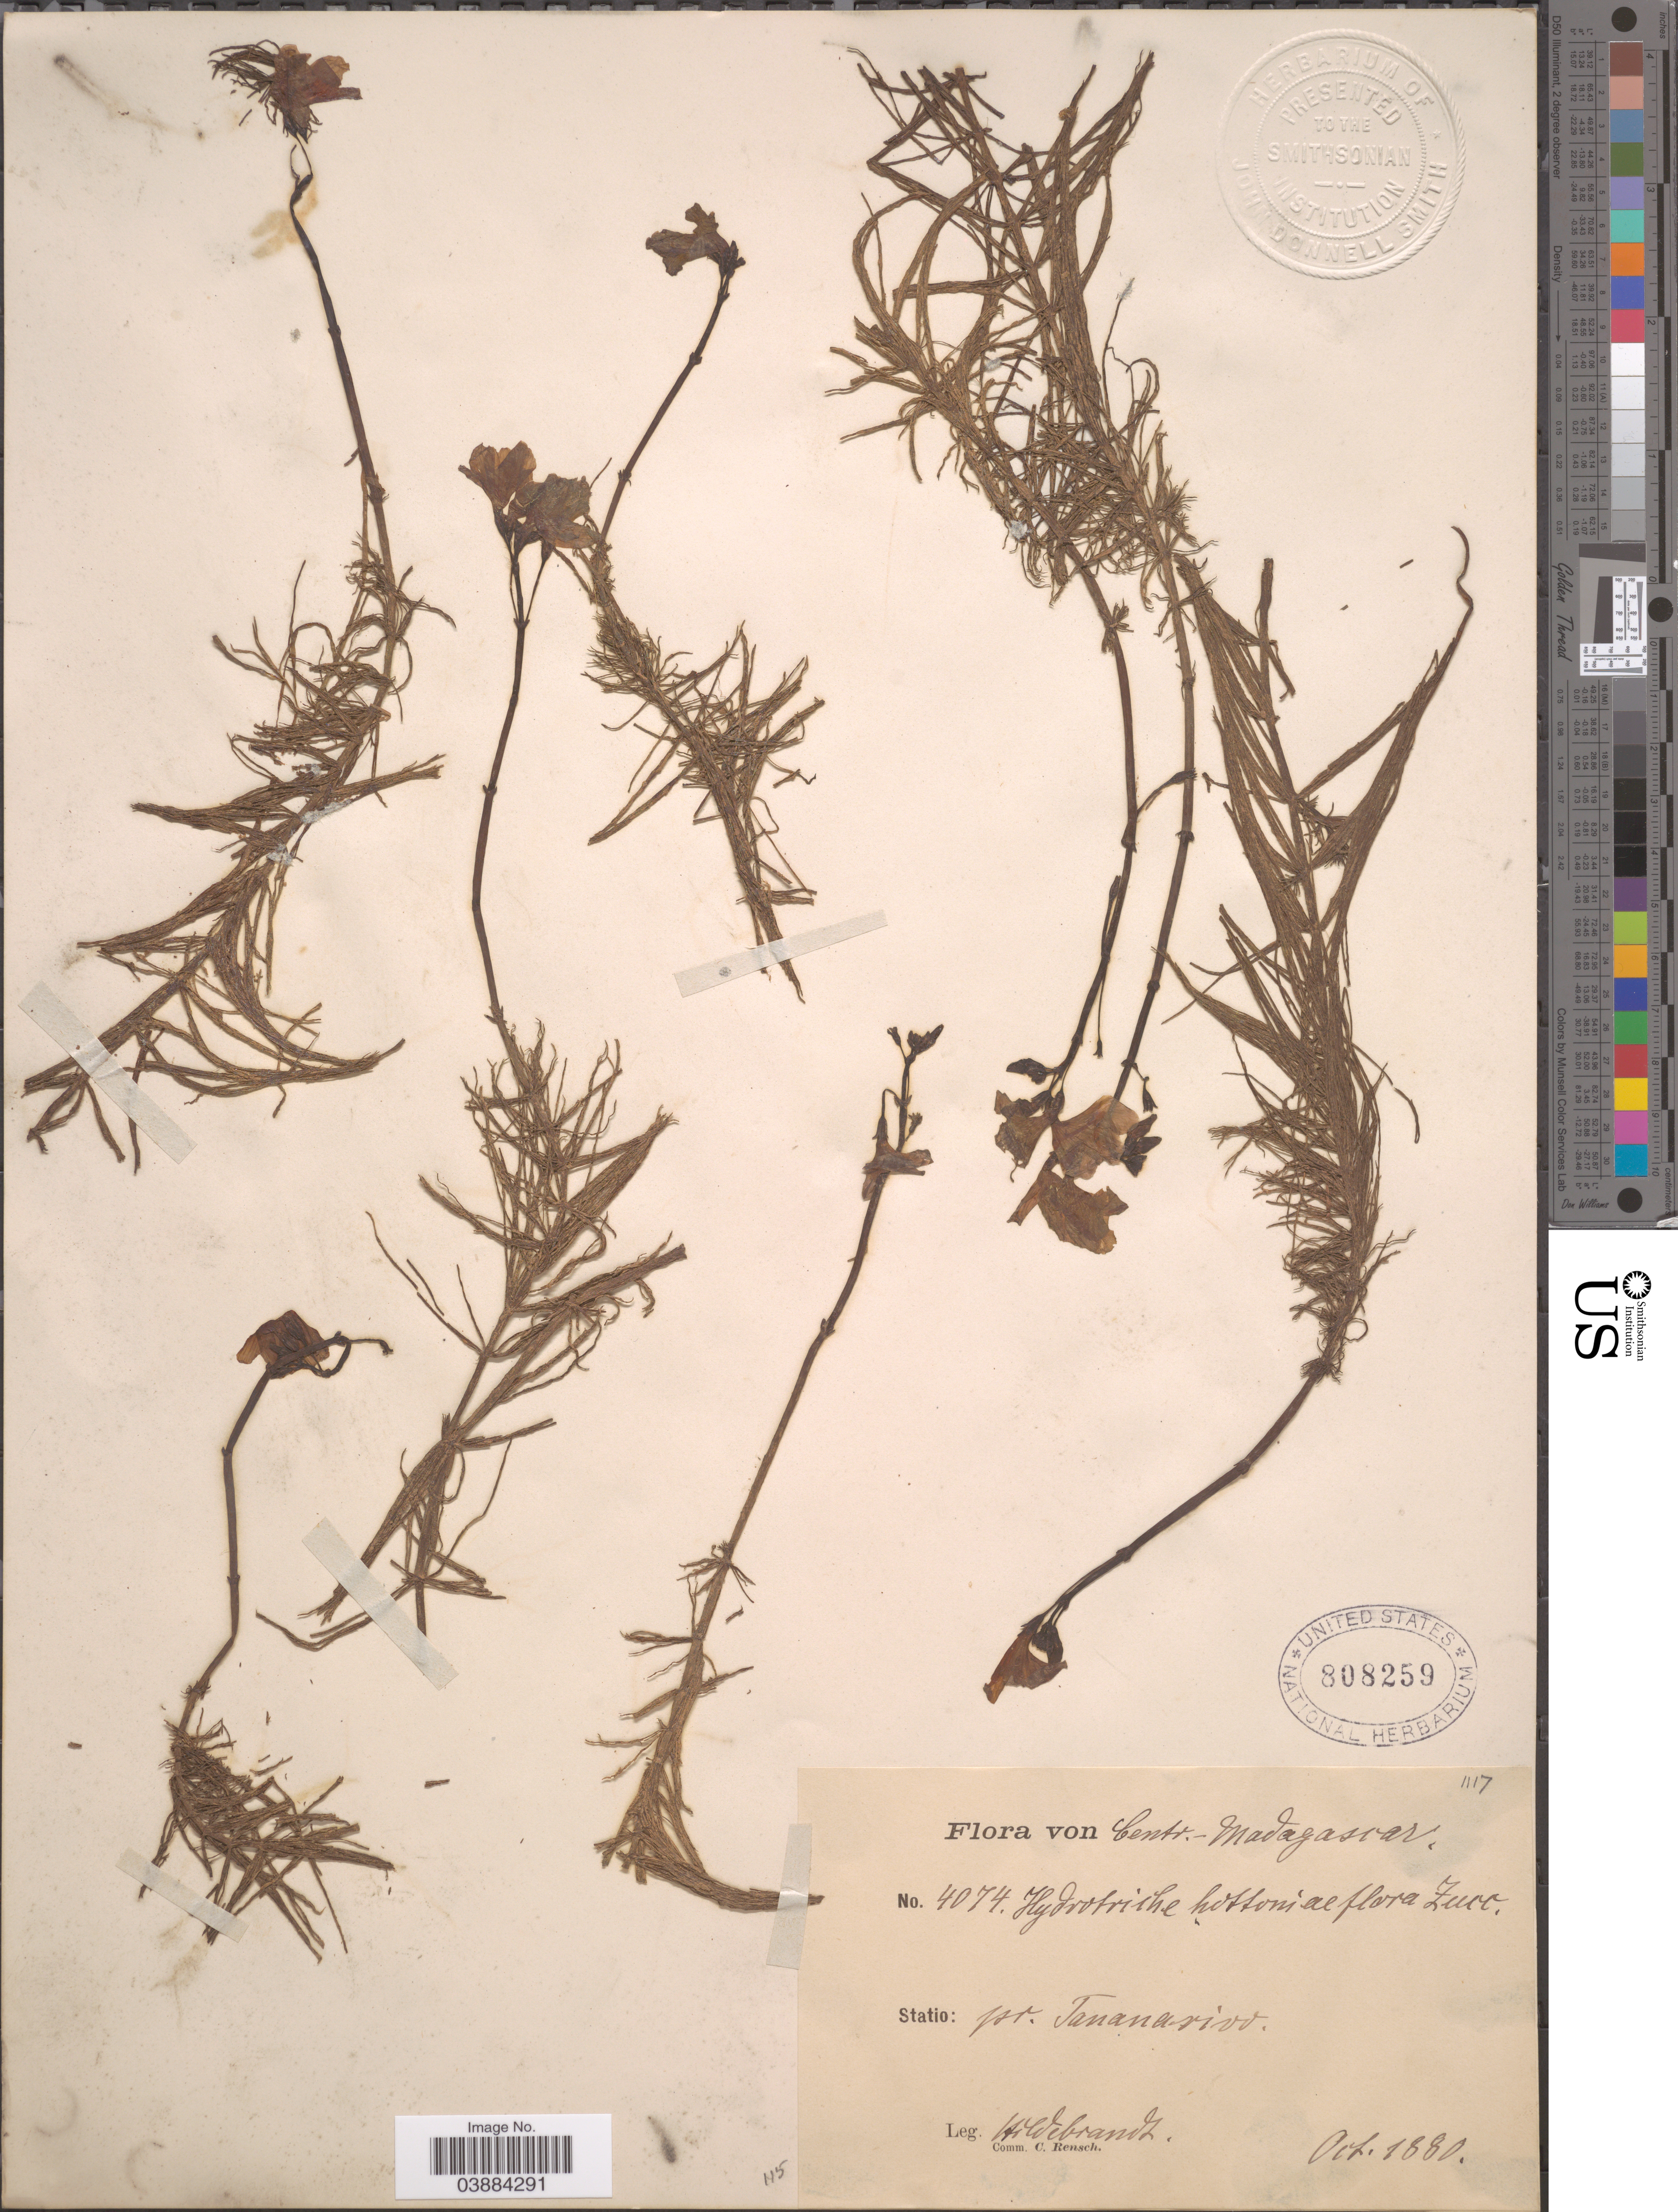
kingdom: Plantae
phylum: Tracheophyta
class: Magnoliopsida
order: Lamiales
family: Plantaginaceae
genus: Hydrotriche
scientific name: Hydrotriche hottoniiflora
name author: Zucc.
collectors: A. Webrandt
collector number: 4074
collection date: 1880-10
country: Madagascar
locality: Centr.-Madagascar. Statio: pr. Tananarivo.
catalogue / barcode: US 808259